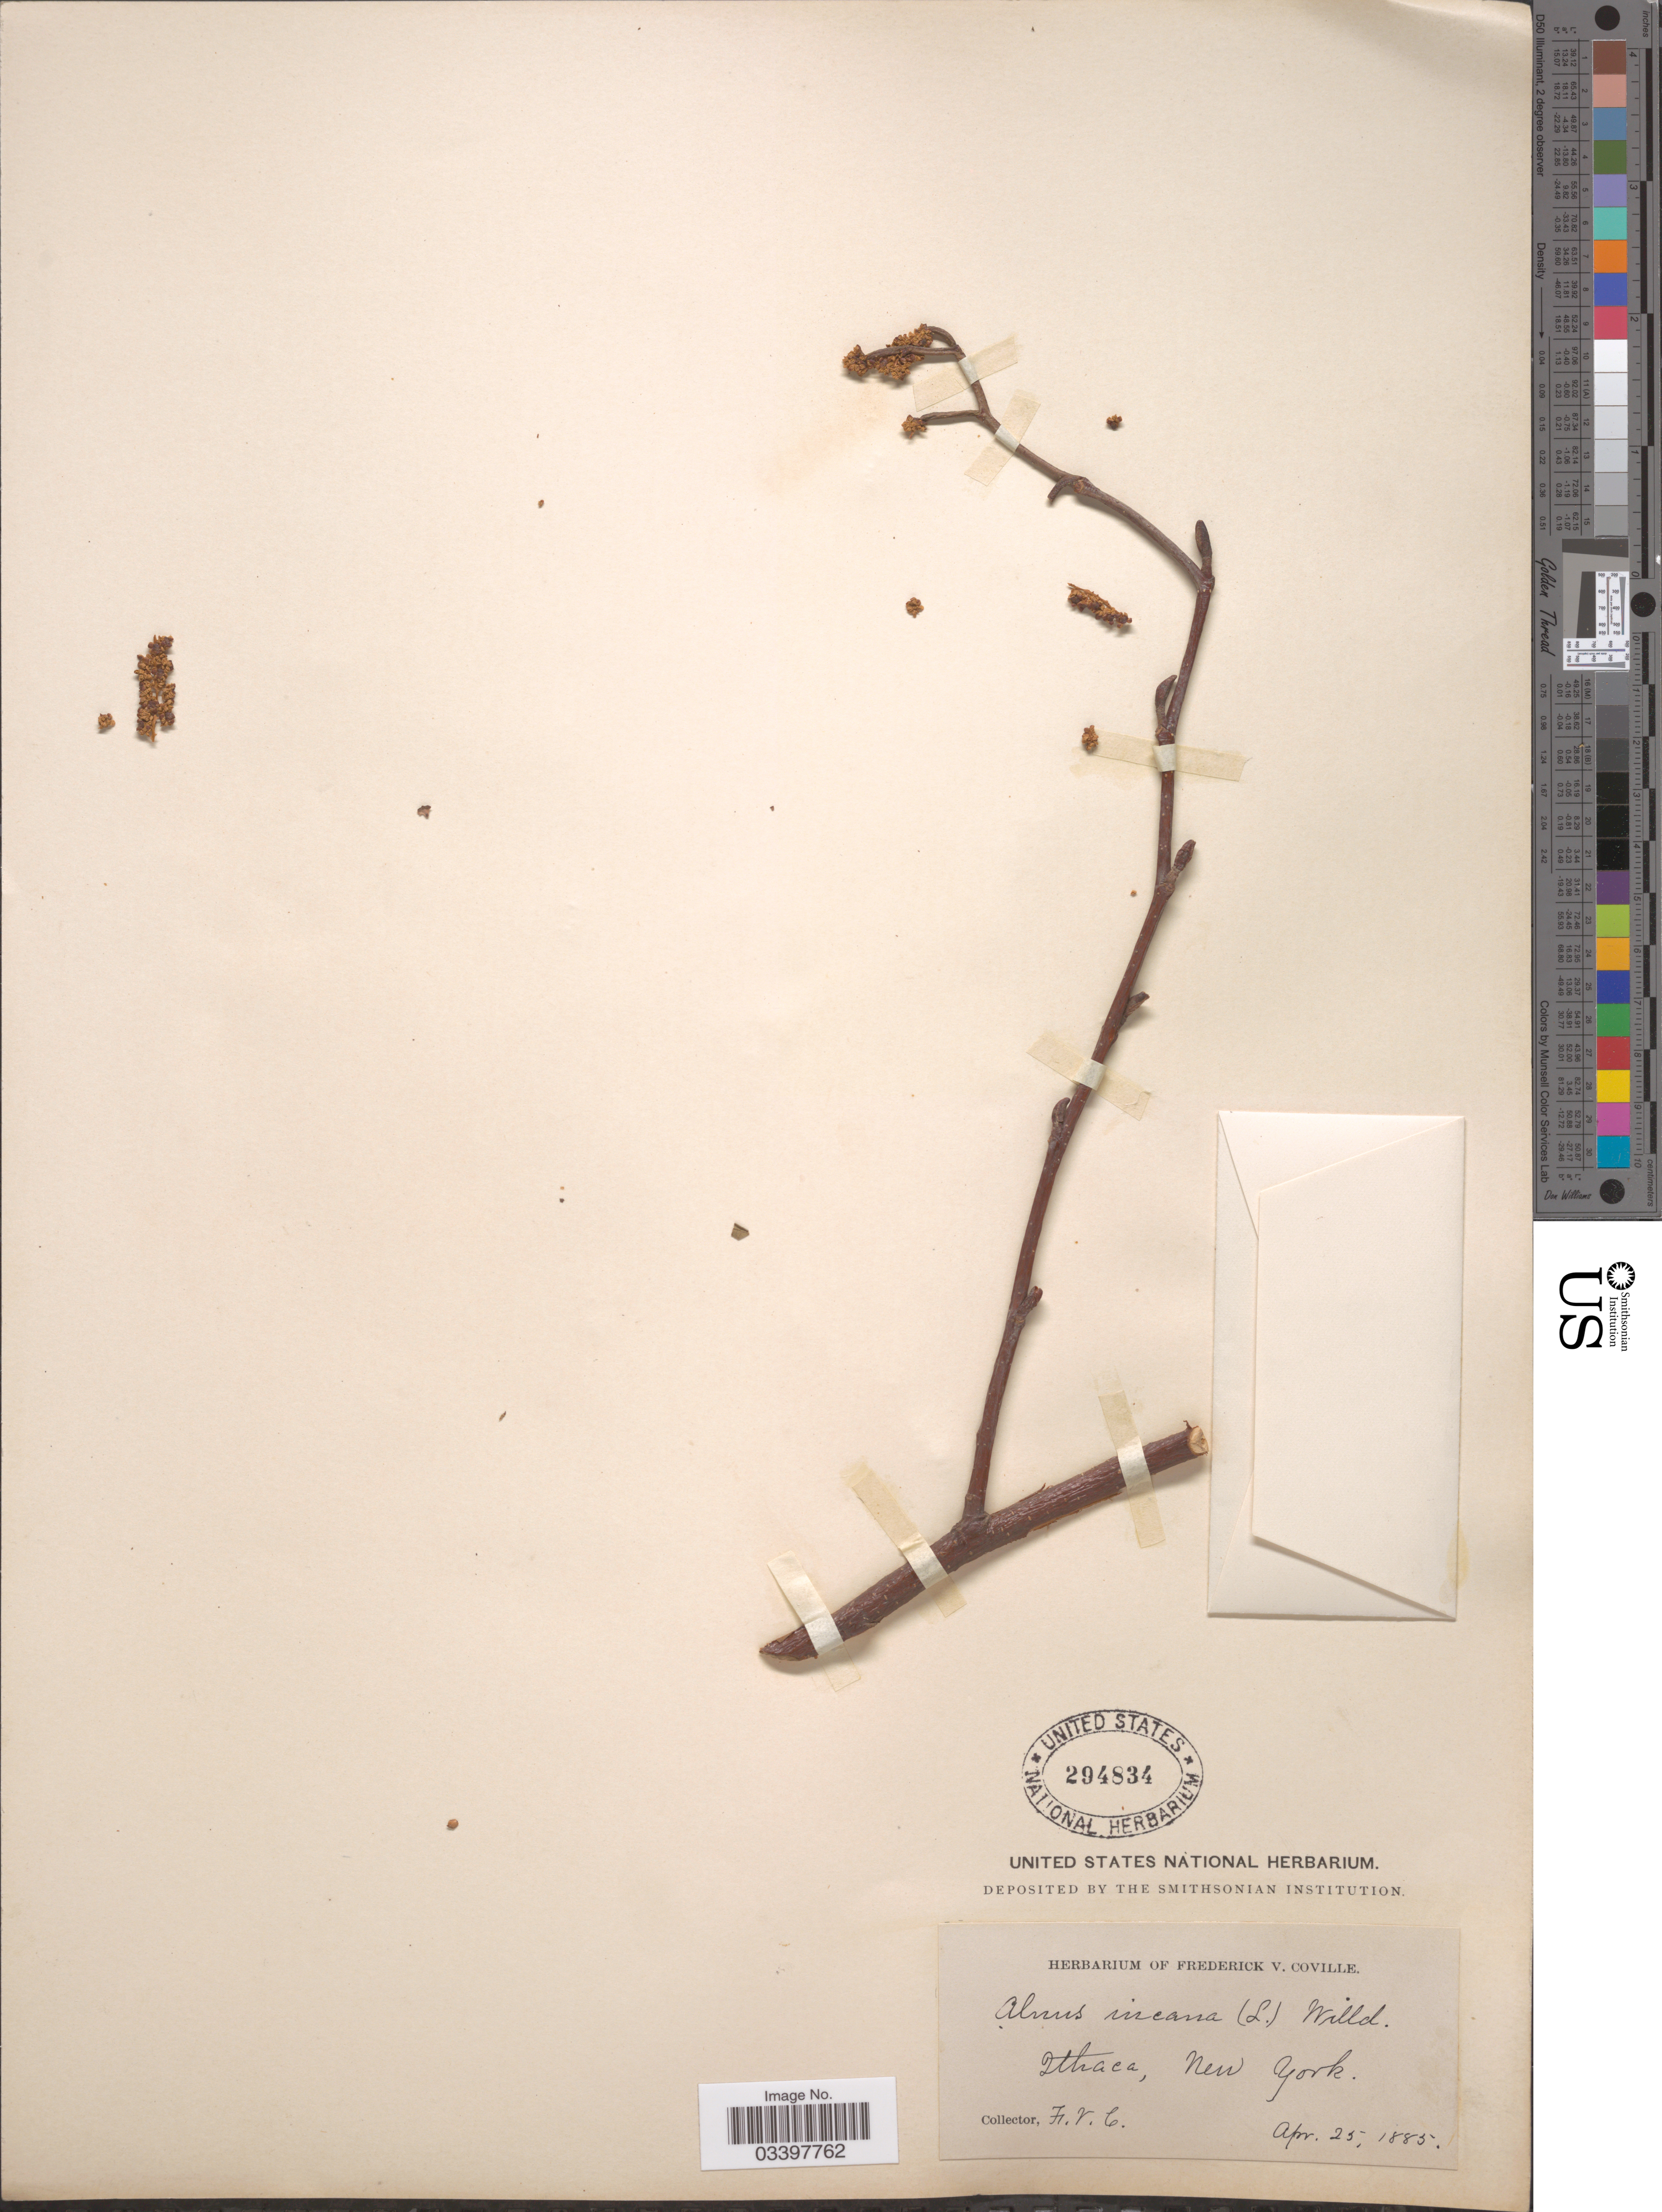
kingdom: Plantae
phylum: Tracheophyta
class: Magnoliopsida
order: Fagales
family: Betulaceae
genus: Alnus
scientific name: Alnus incana subsp. rugosa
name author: (Du Roi) R.T. Clausen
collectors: F. V. Coville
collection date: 1885-04-25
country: United States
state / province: New York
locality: Ithaca.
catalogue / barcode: US 294834